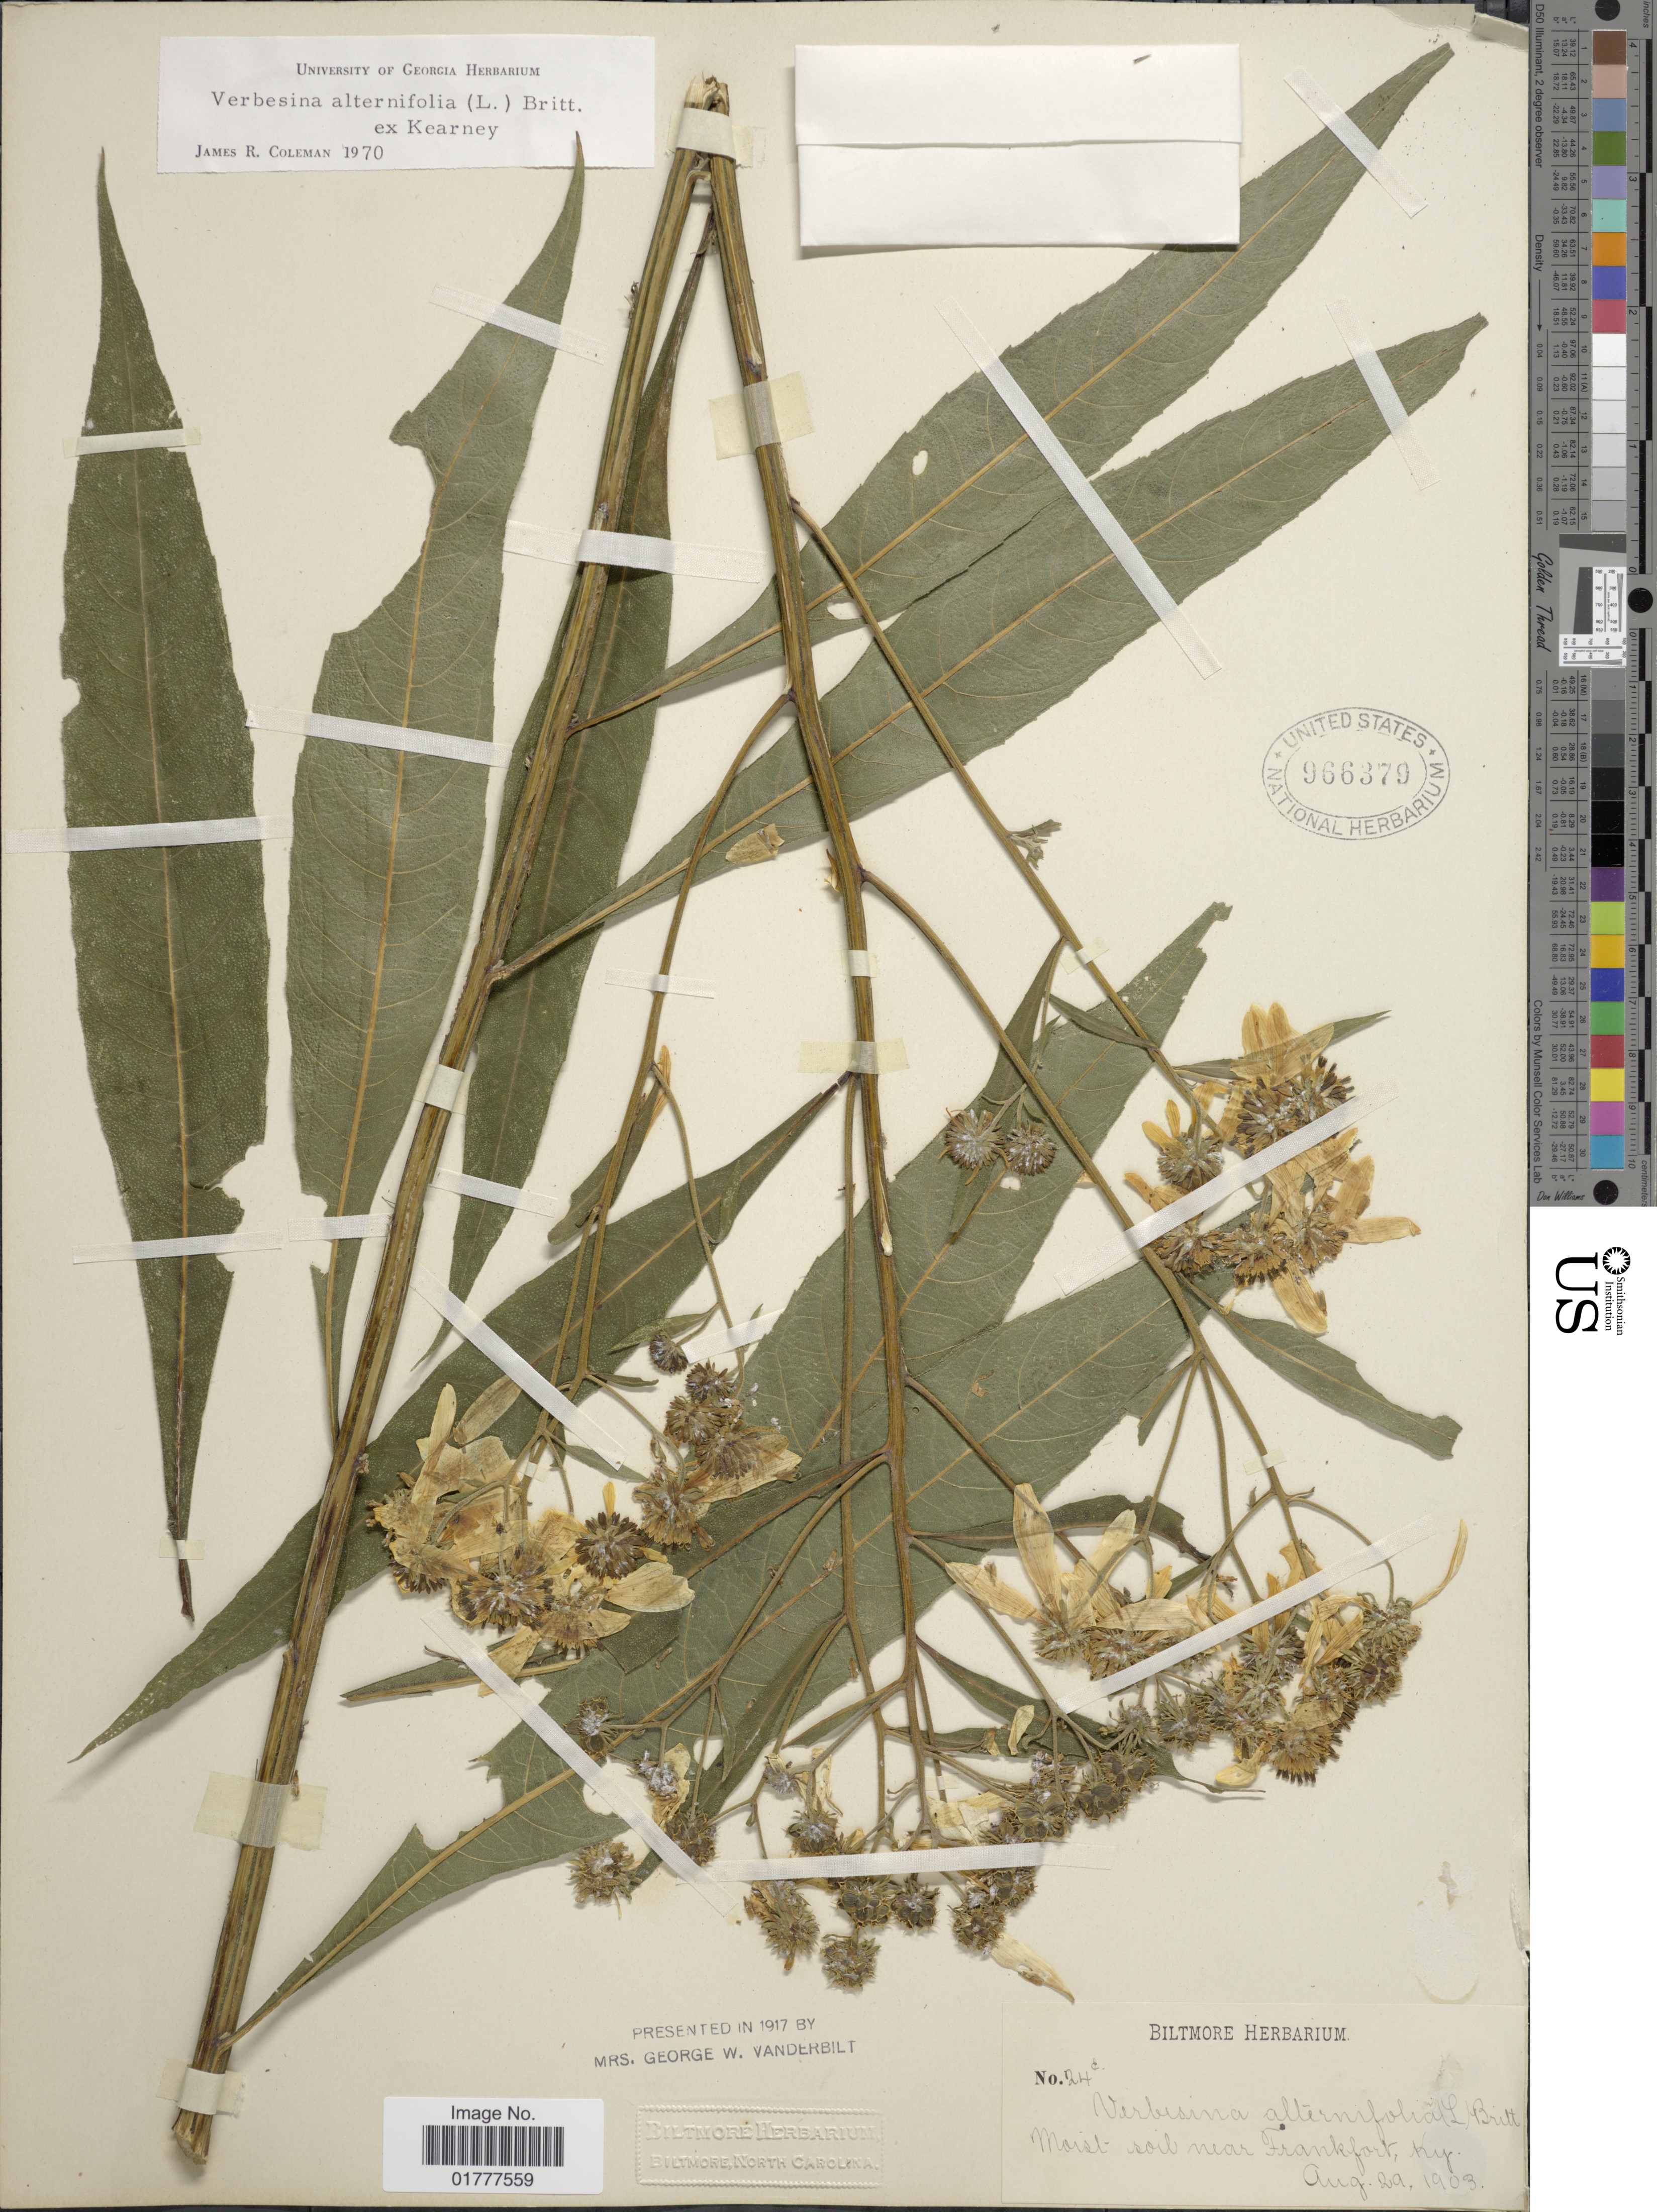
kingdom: Plantae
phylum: Tracheophyta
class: Magnoliopsida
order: Asterales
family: Asteraceae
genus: Actinomeris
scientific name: Actinomeris alternifolia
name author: (L.) DC.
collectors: ex herb. Biltmore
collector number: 24c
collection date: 1903-08-29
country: United States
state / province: Kentucky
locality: Moist soil near Frankfort, Ky.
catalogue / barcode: US 966379